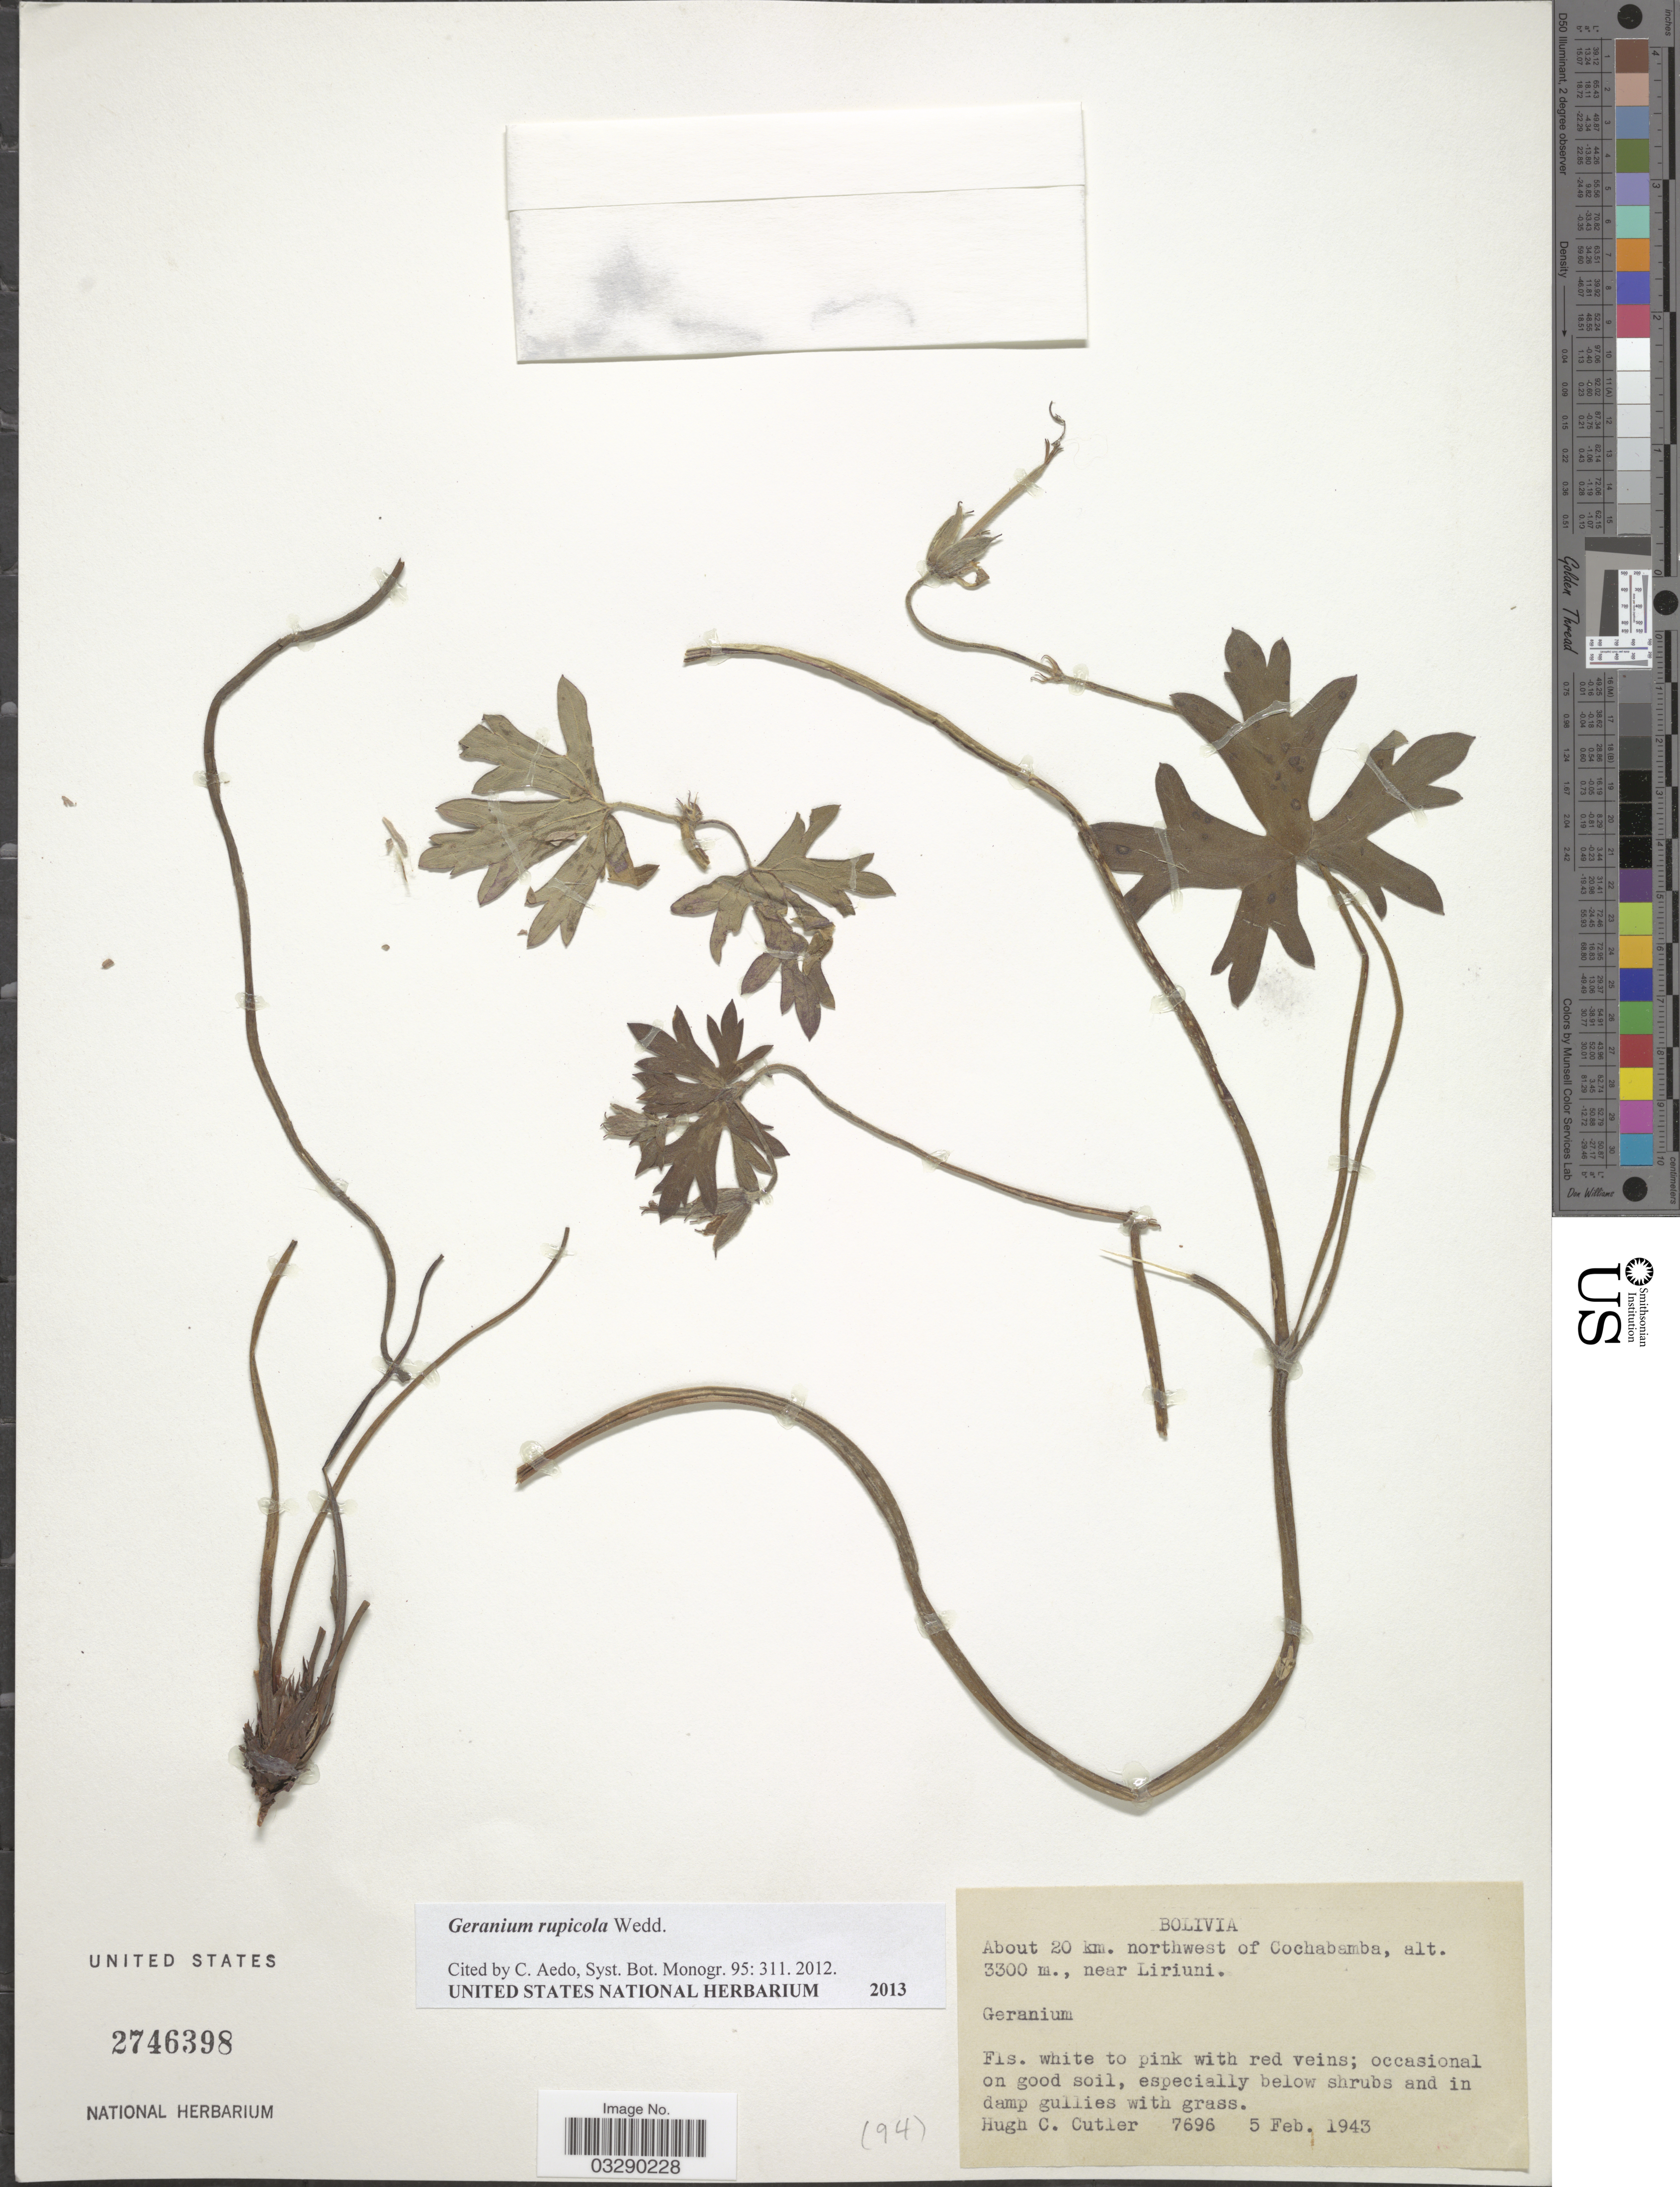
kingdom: Plantae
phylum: Tracheophyta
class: Magnoliopsida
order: Geraniales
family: Geraniaceae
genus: Geranium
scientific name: Geranium rupicola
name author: Wedd.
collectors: H. C. Cutler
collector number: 7696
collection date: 1943-02-05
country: Bolivia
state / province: Cochabamba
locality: About 20 km. northwest of Cochabamba, near Liriuni.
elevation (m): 3300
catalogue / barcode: US 2746398